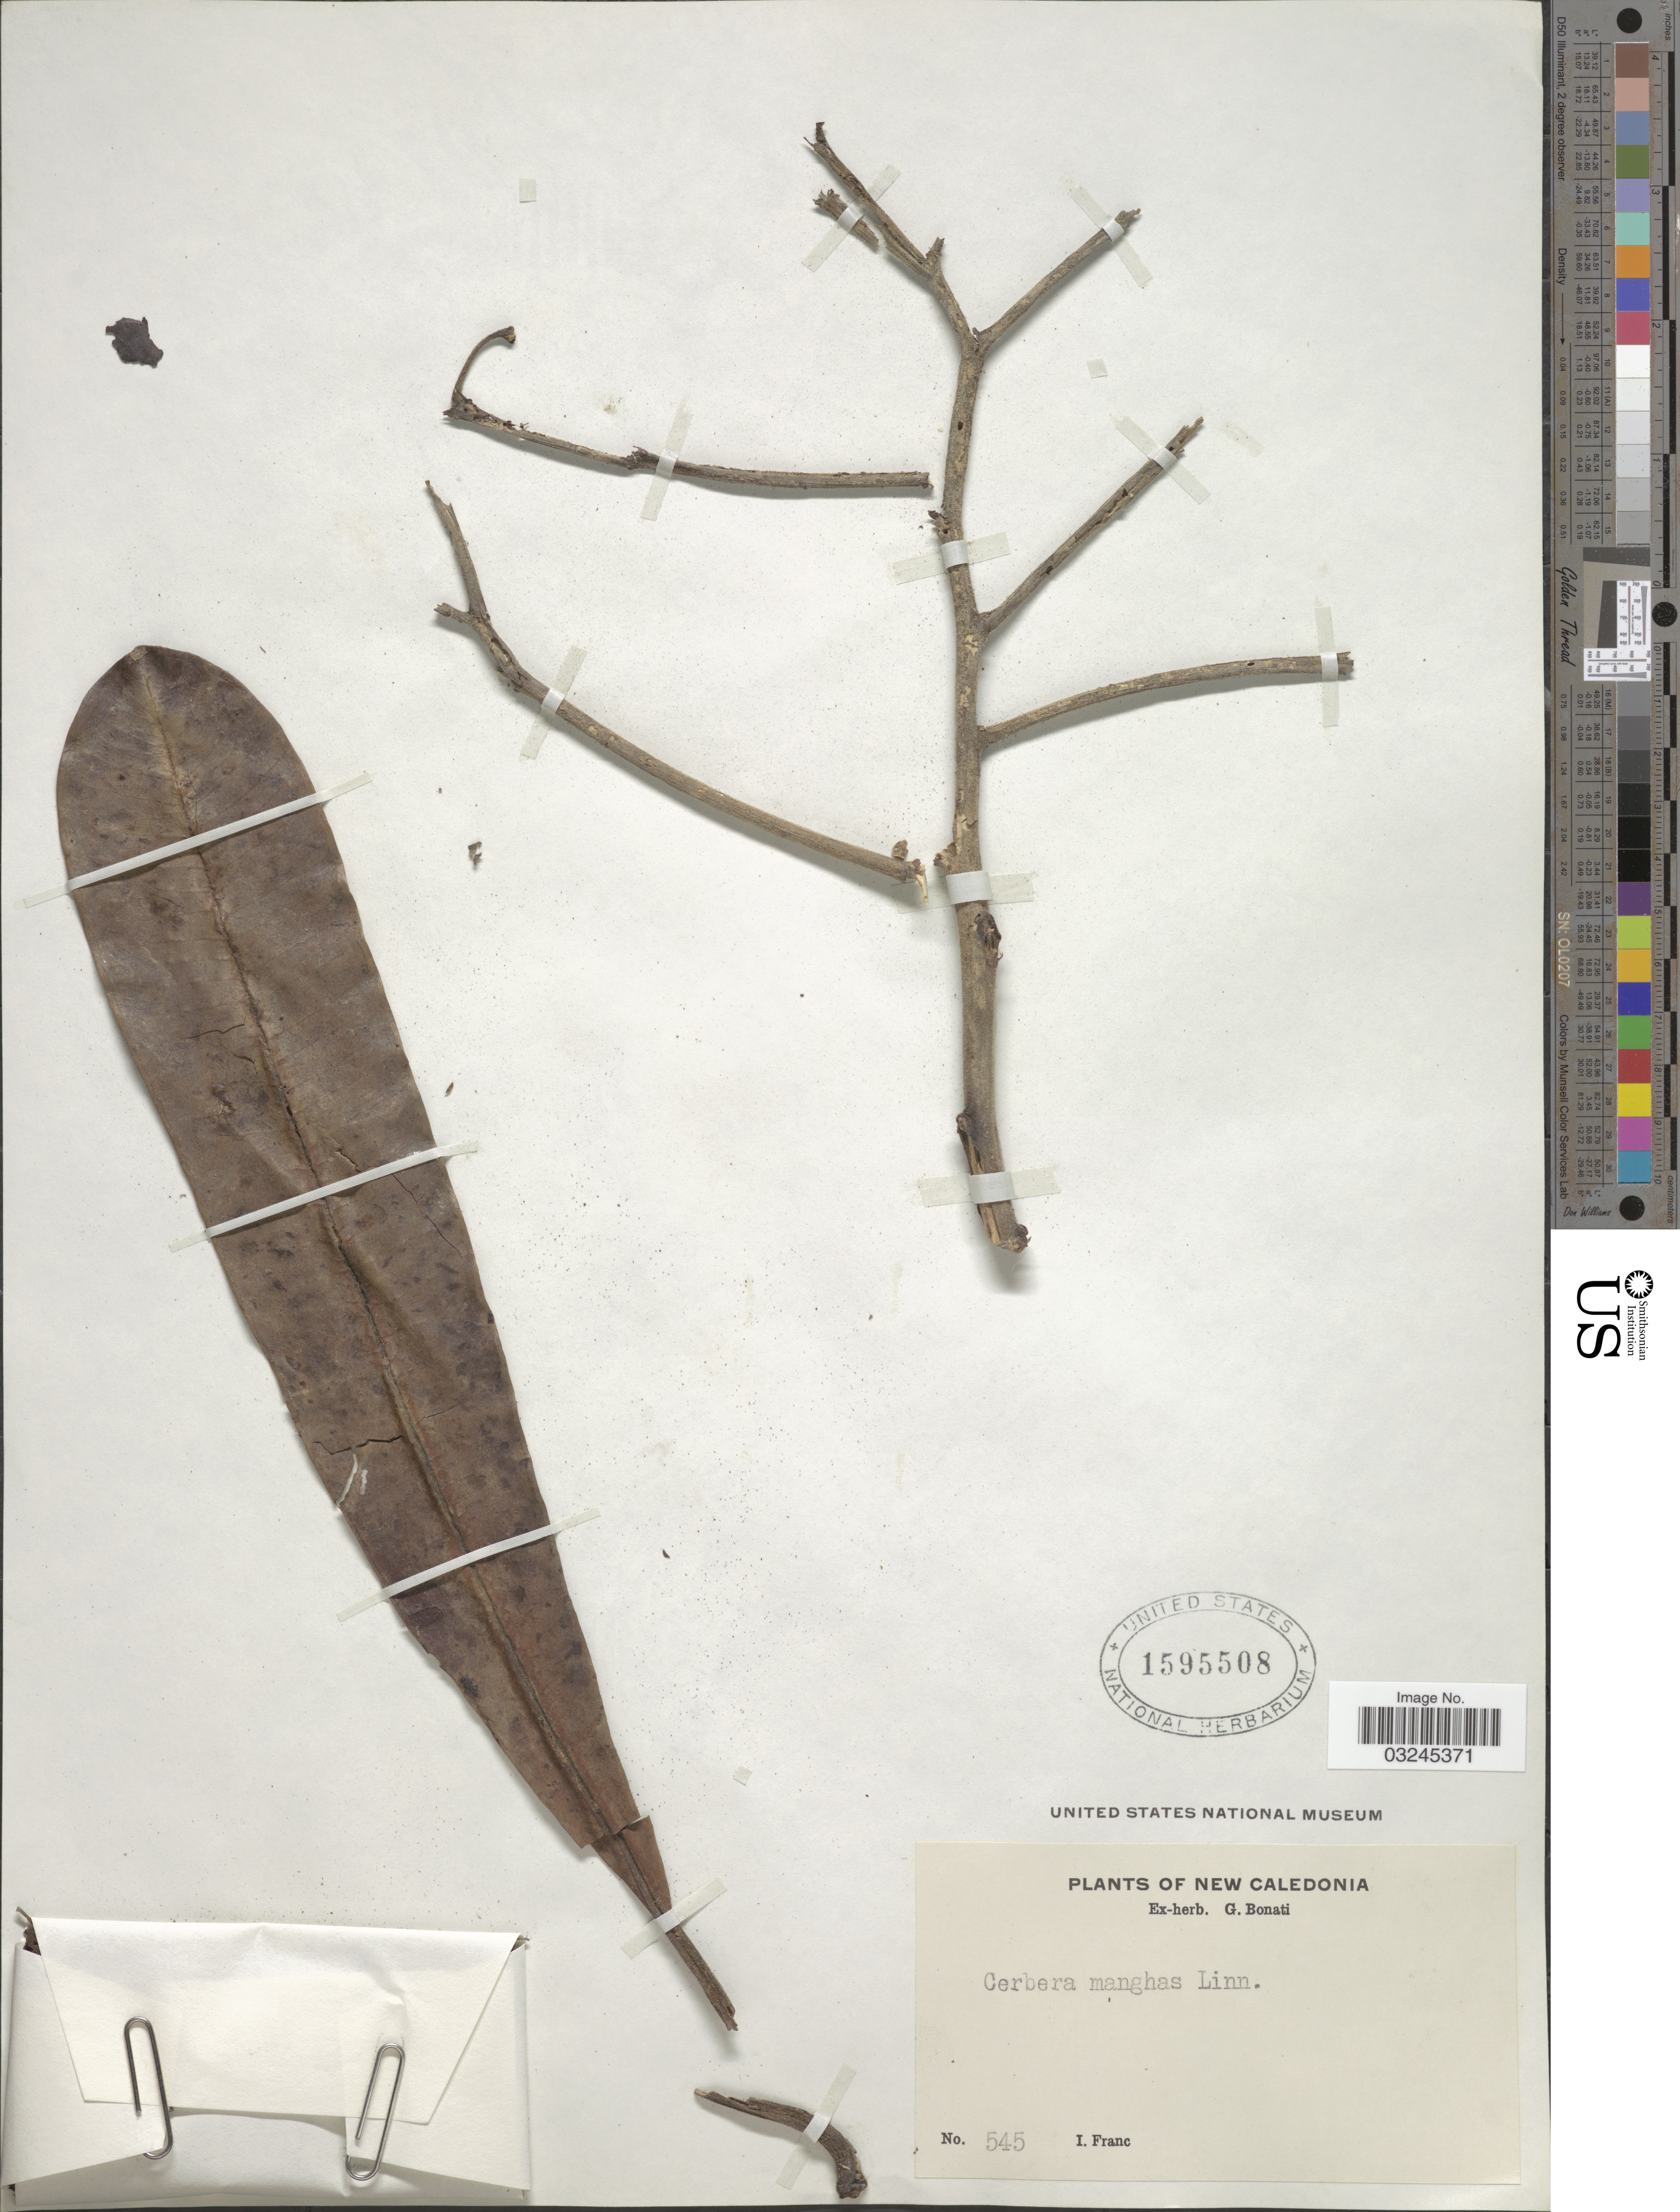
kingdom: Plantae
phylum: Tracheophyta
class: Magnoliopsida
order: Gentianales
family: Apocynaceae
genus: Cerbera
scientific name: Cerbera manghas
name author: L.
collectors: I. Franc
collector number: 545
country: New Caledonia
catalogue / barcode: US 1595508